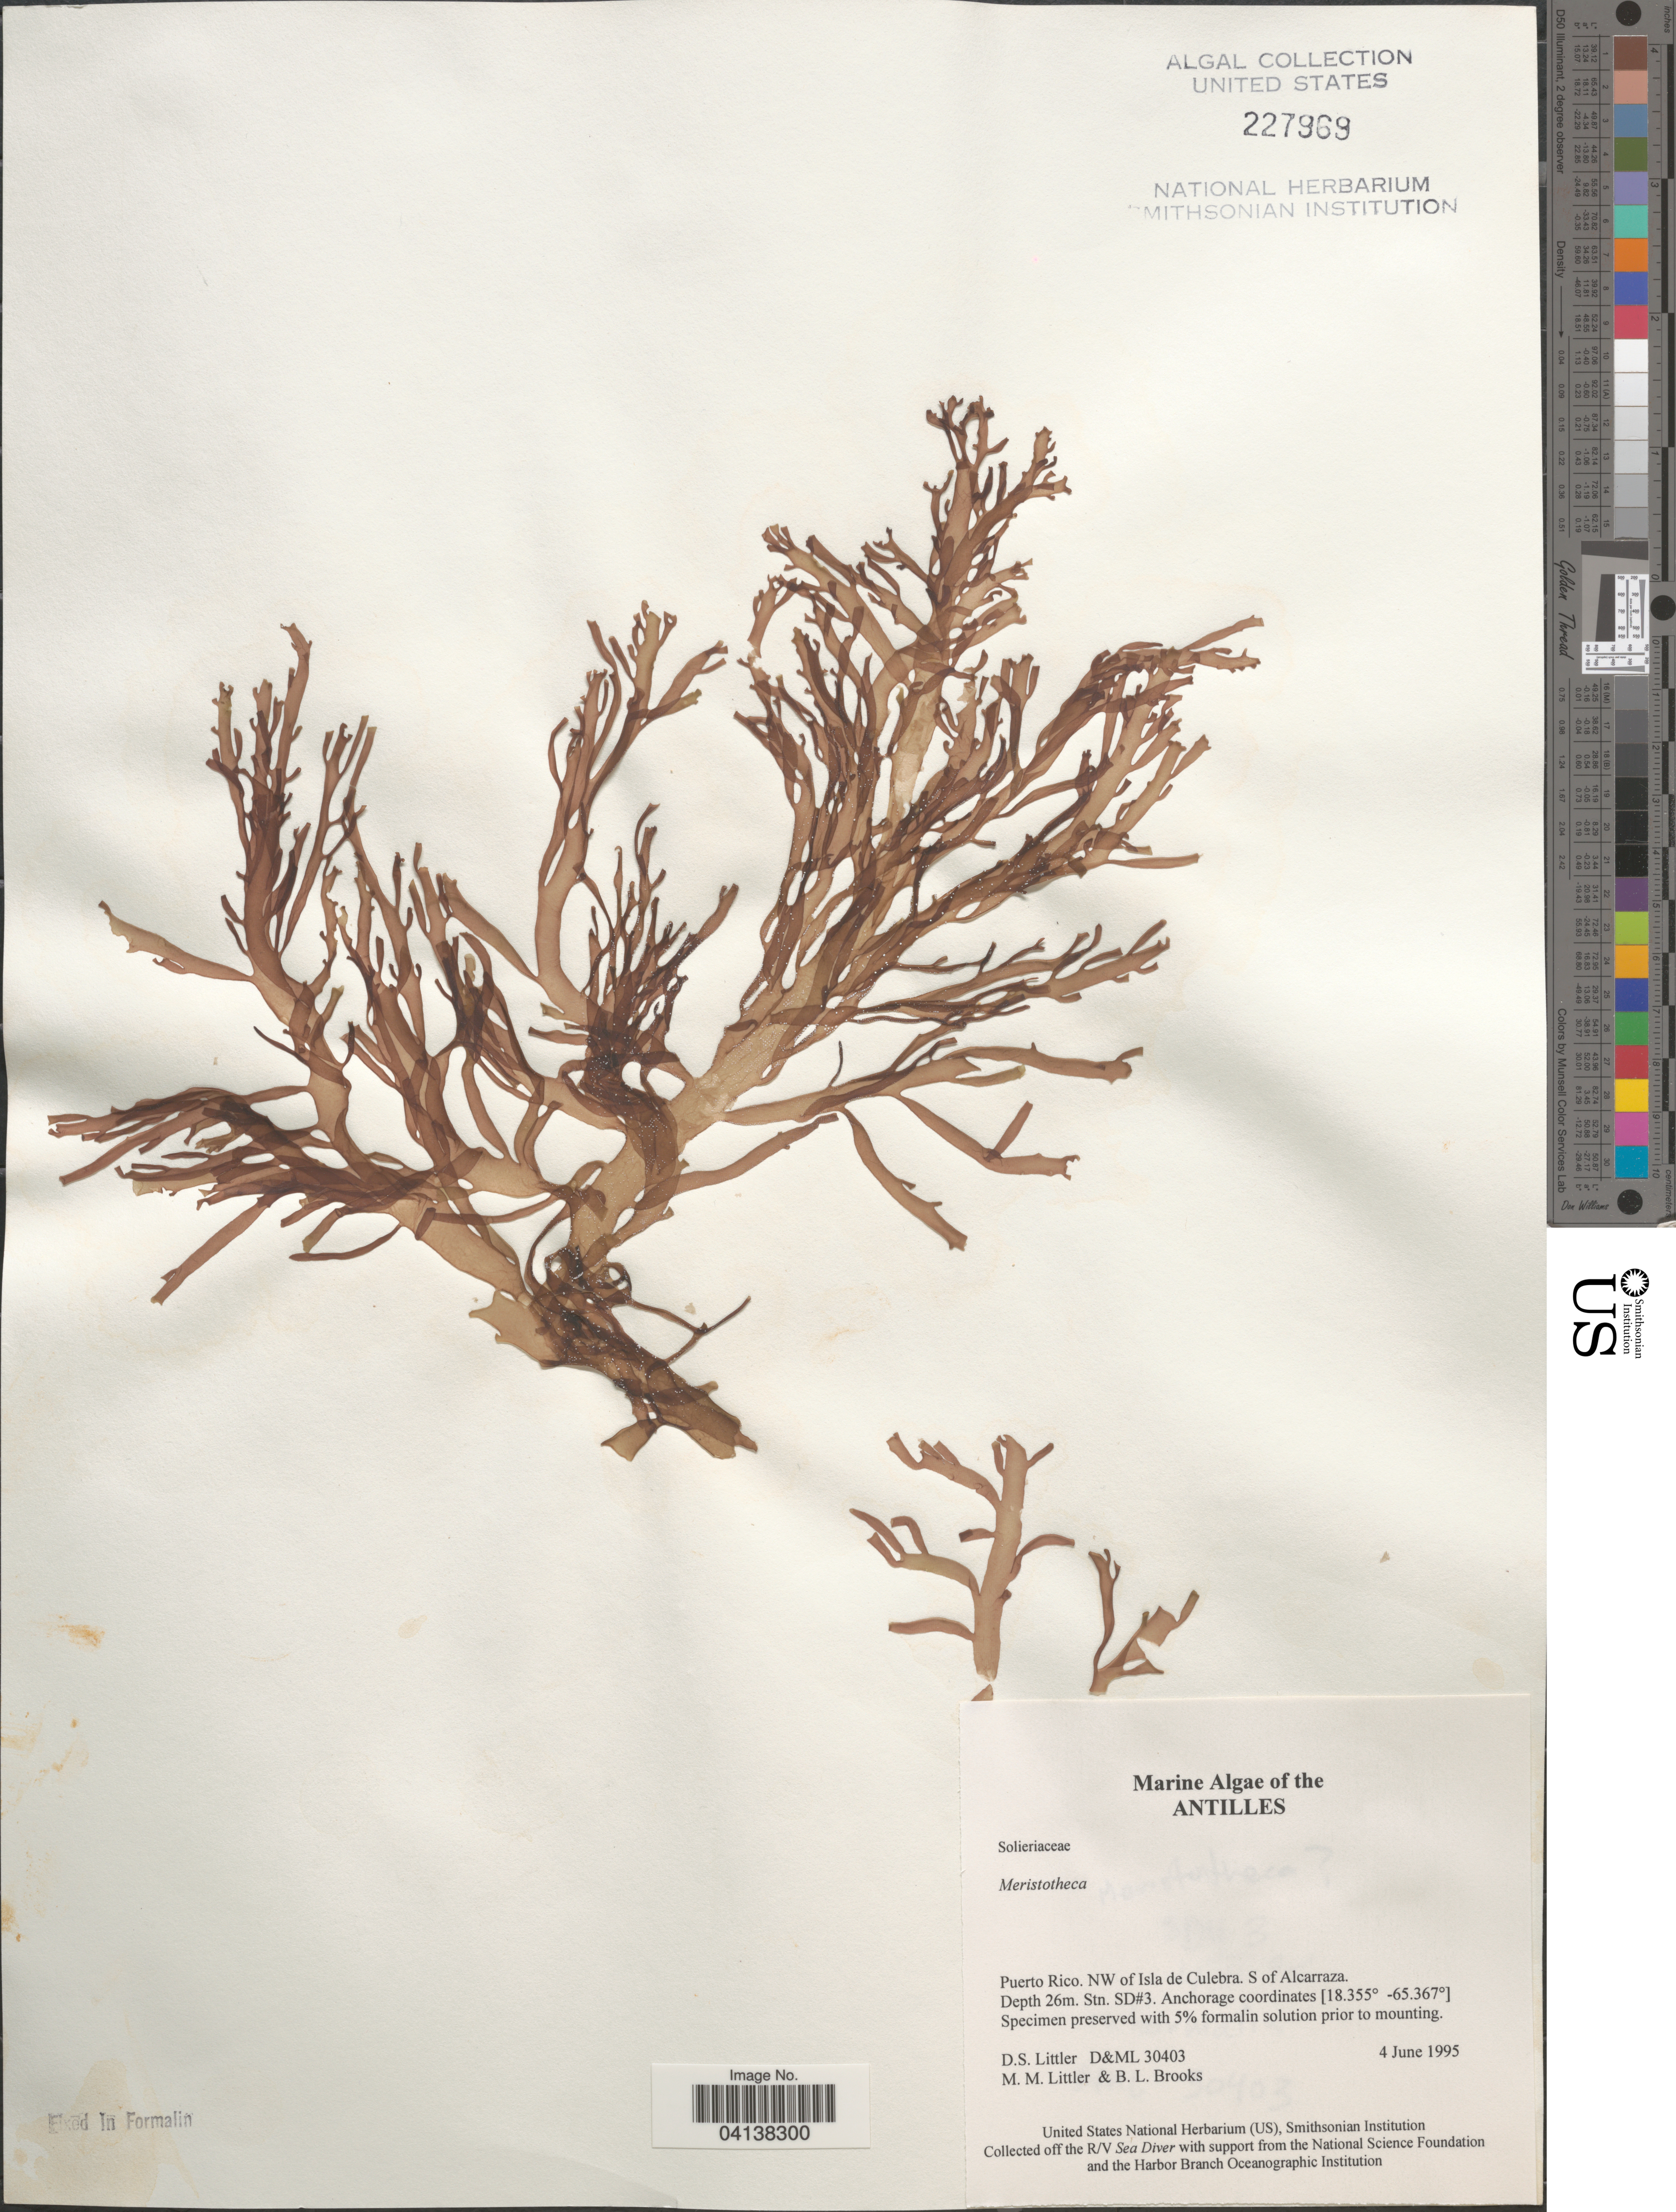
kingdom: Plantae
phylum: Rhodophyta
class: Florideophyceae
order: Gigartinales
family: Solieriaceae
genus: Meristotheca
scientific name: Meristotheca sp.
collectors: D. S. Littler & B. Brooks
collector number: D&ML 30403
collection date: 1995-06-04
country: Puerto Rico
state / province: Culebra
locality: The Antilles. NW of Isla de Culebra. S of Alcarraza. Stn. SD#3.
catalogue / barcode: US 227969